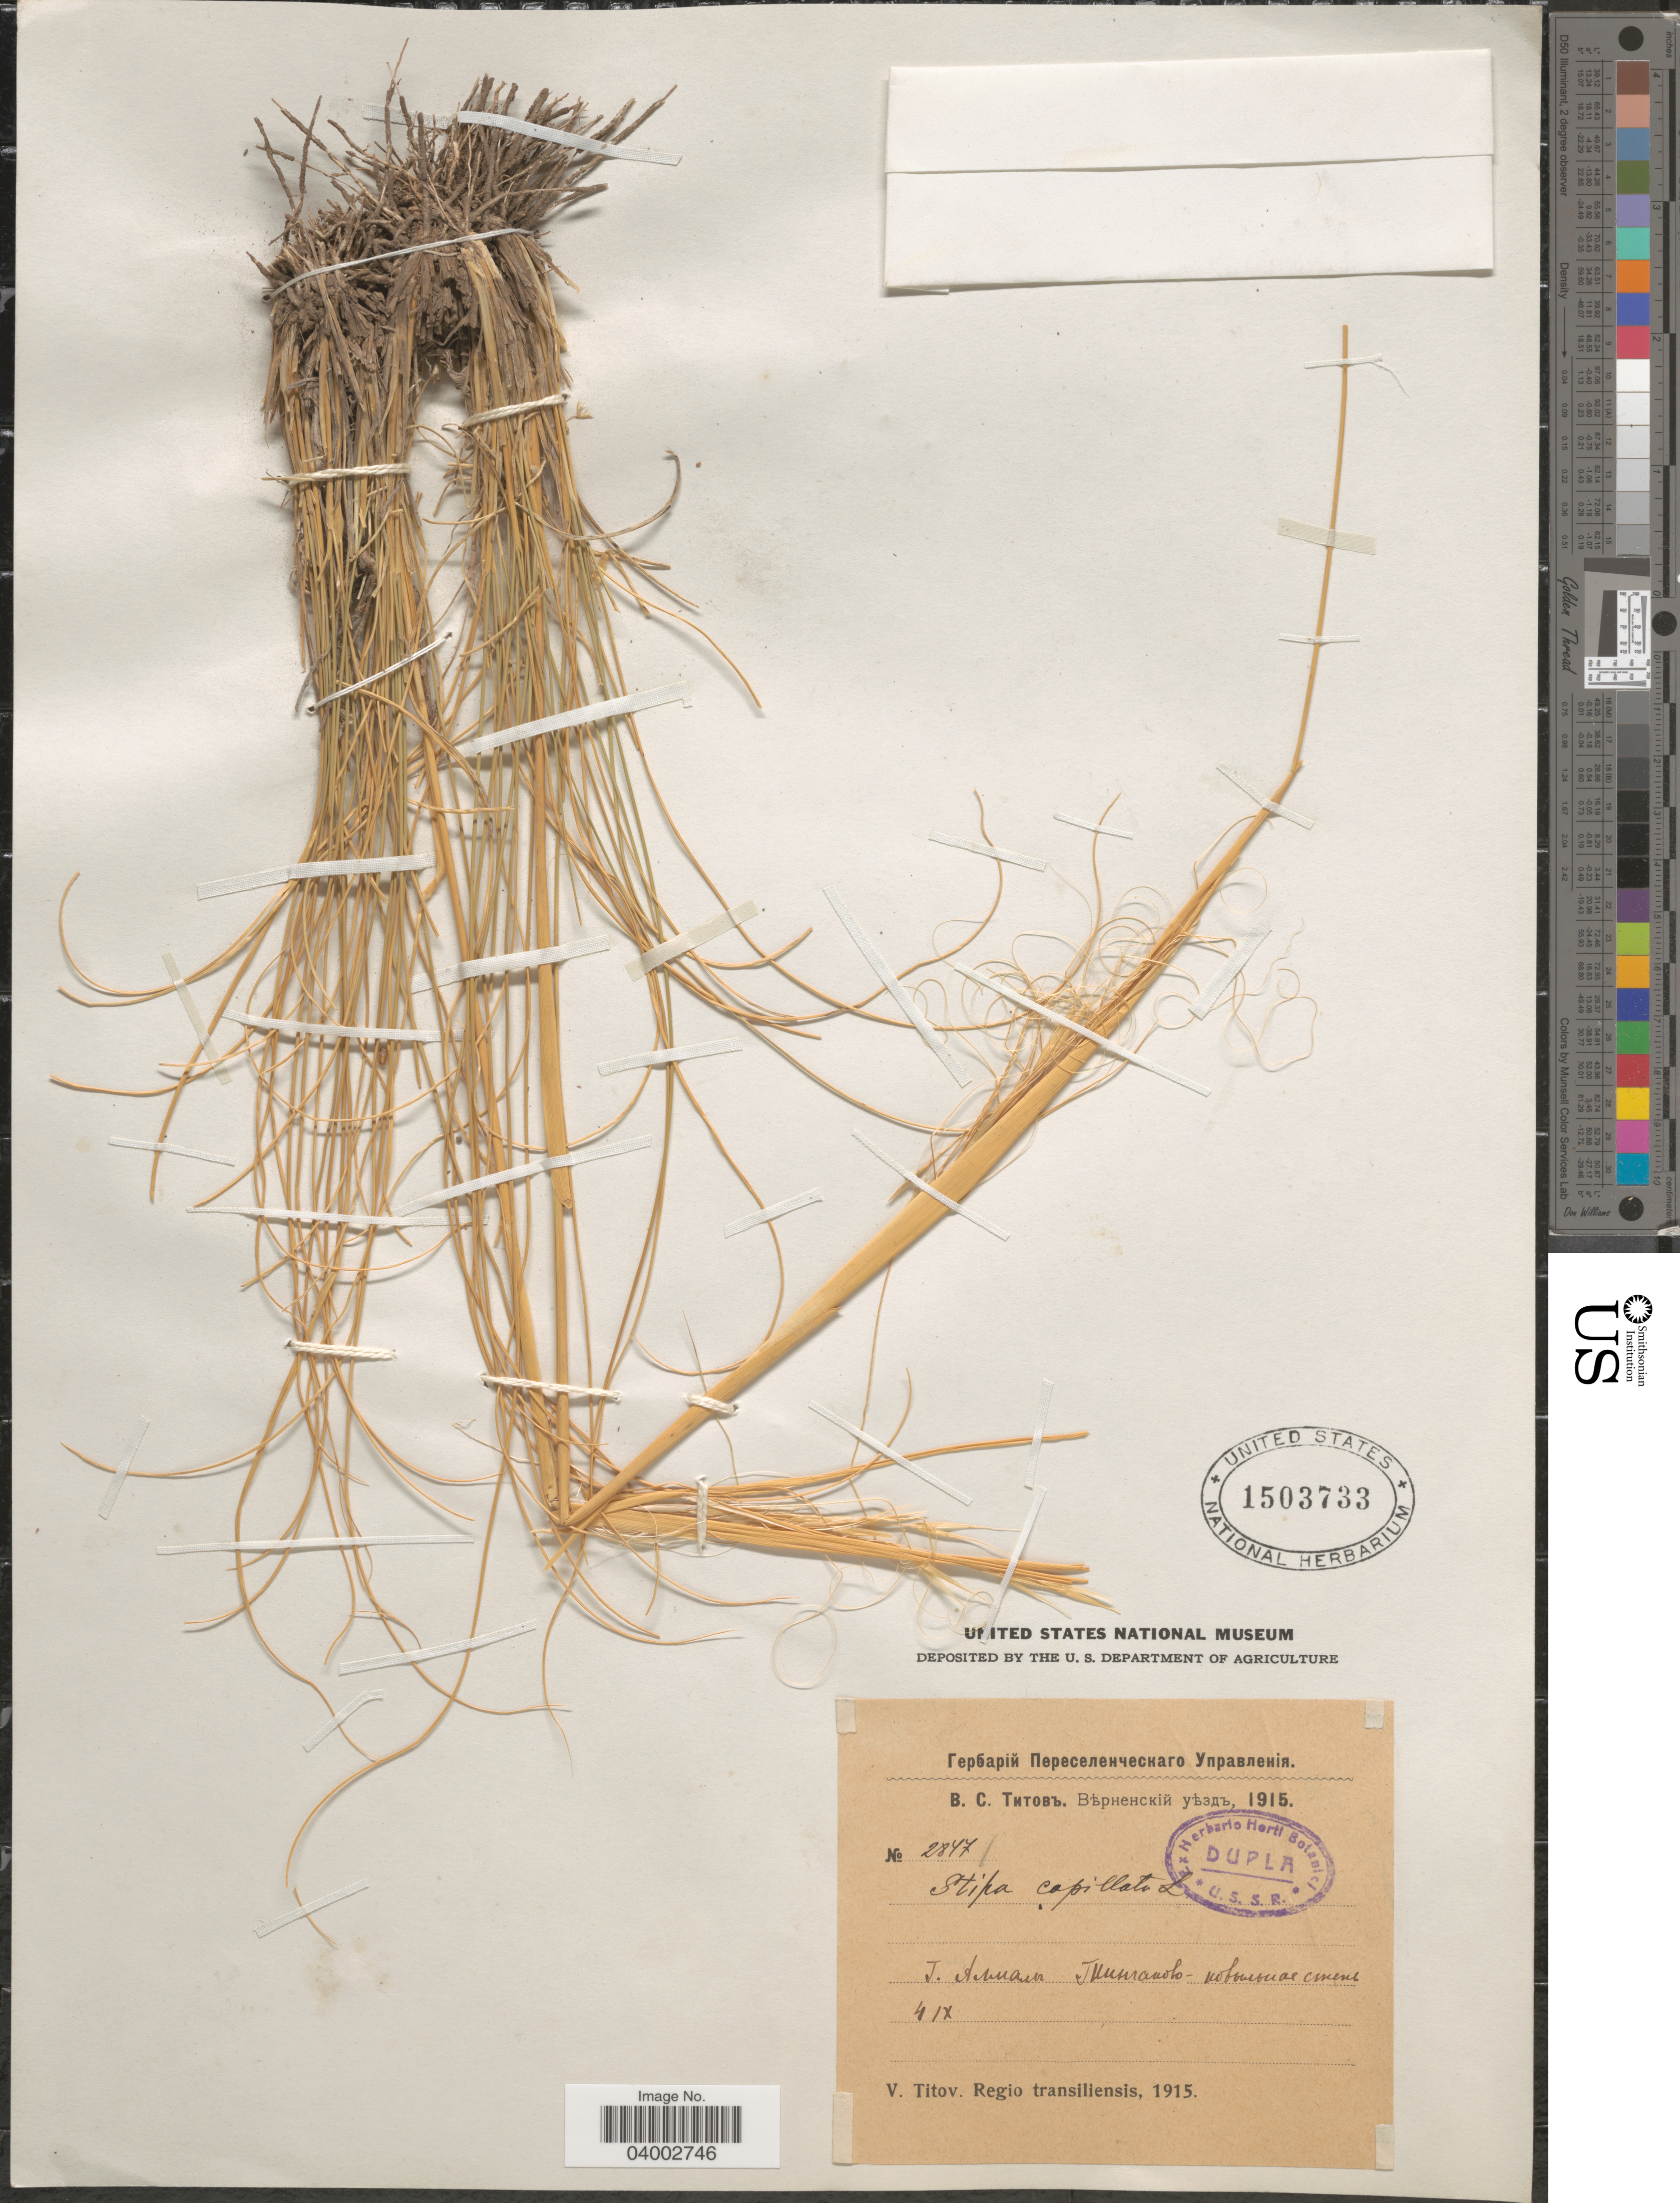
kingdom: Plantae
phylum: Tracheophyta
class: Liliopsida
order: Poales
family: Poaceae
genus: Stipa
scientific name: Stipa capillata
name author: L.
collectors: V. Titov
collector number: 2847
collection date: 1915-09-04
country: Kazakhstan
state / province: Almaty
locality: Regio transiliensis. Almaly Mts.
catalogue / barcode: US 1503733